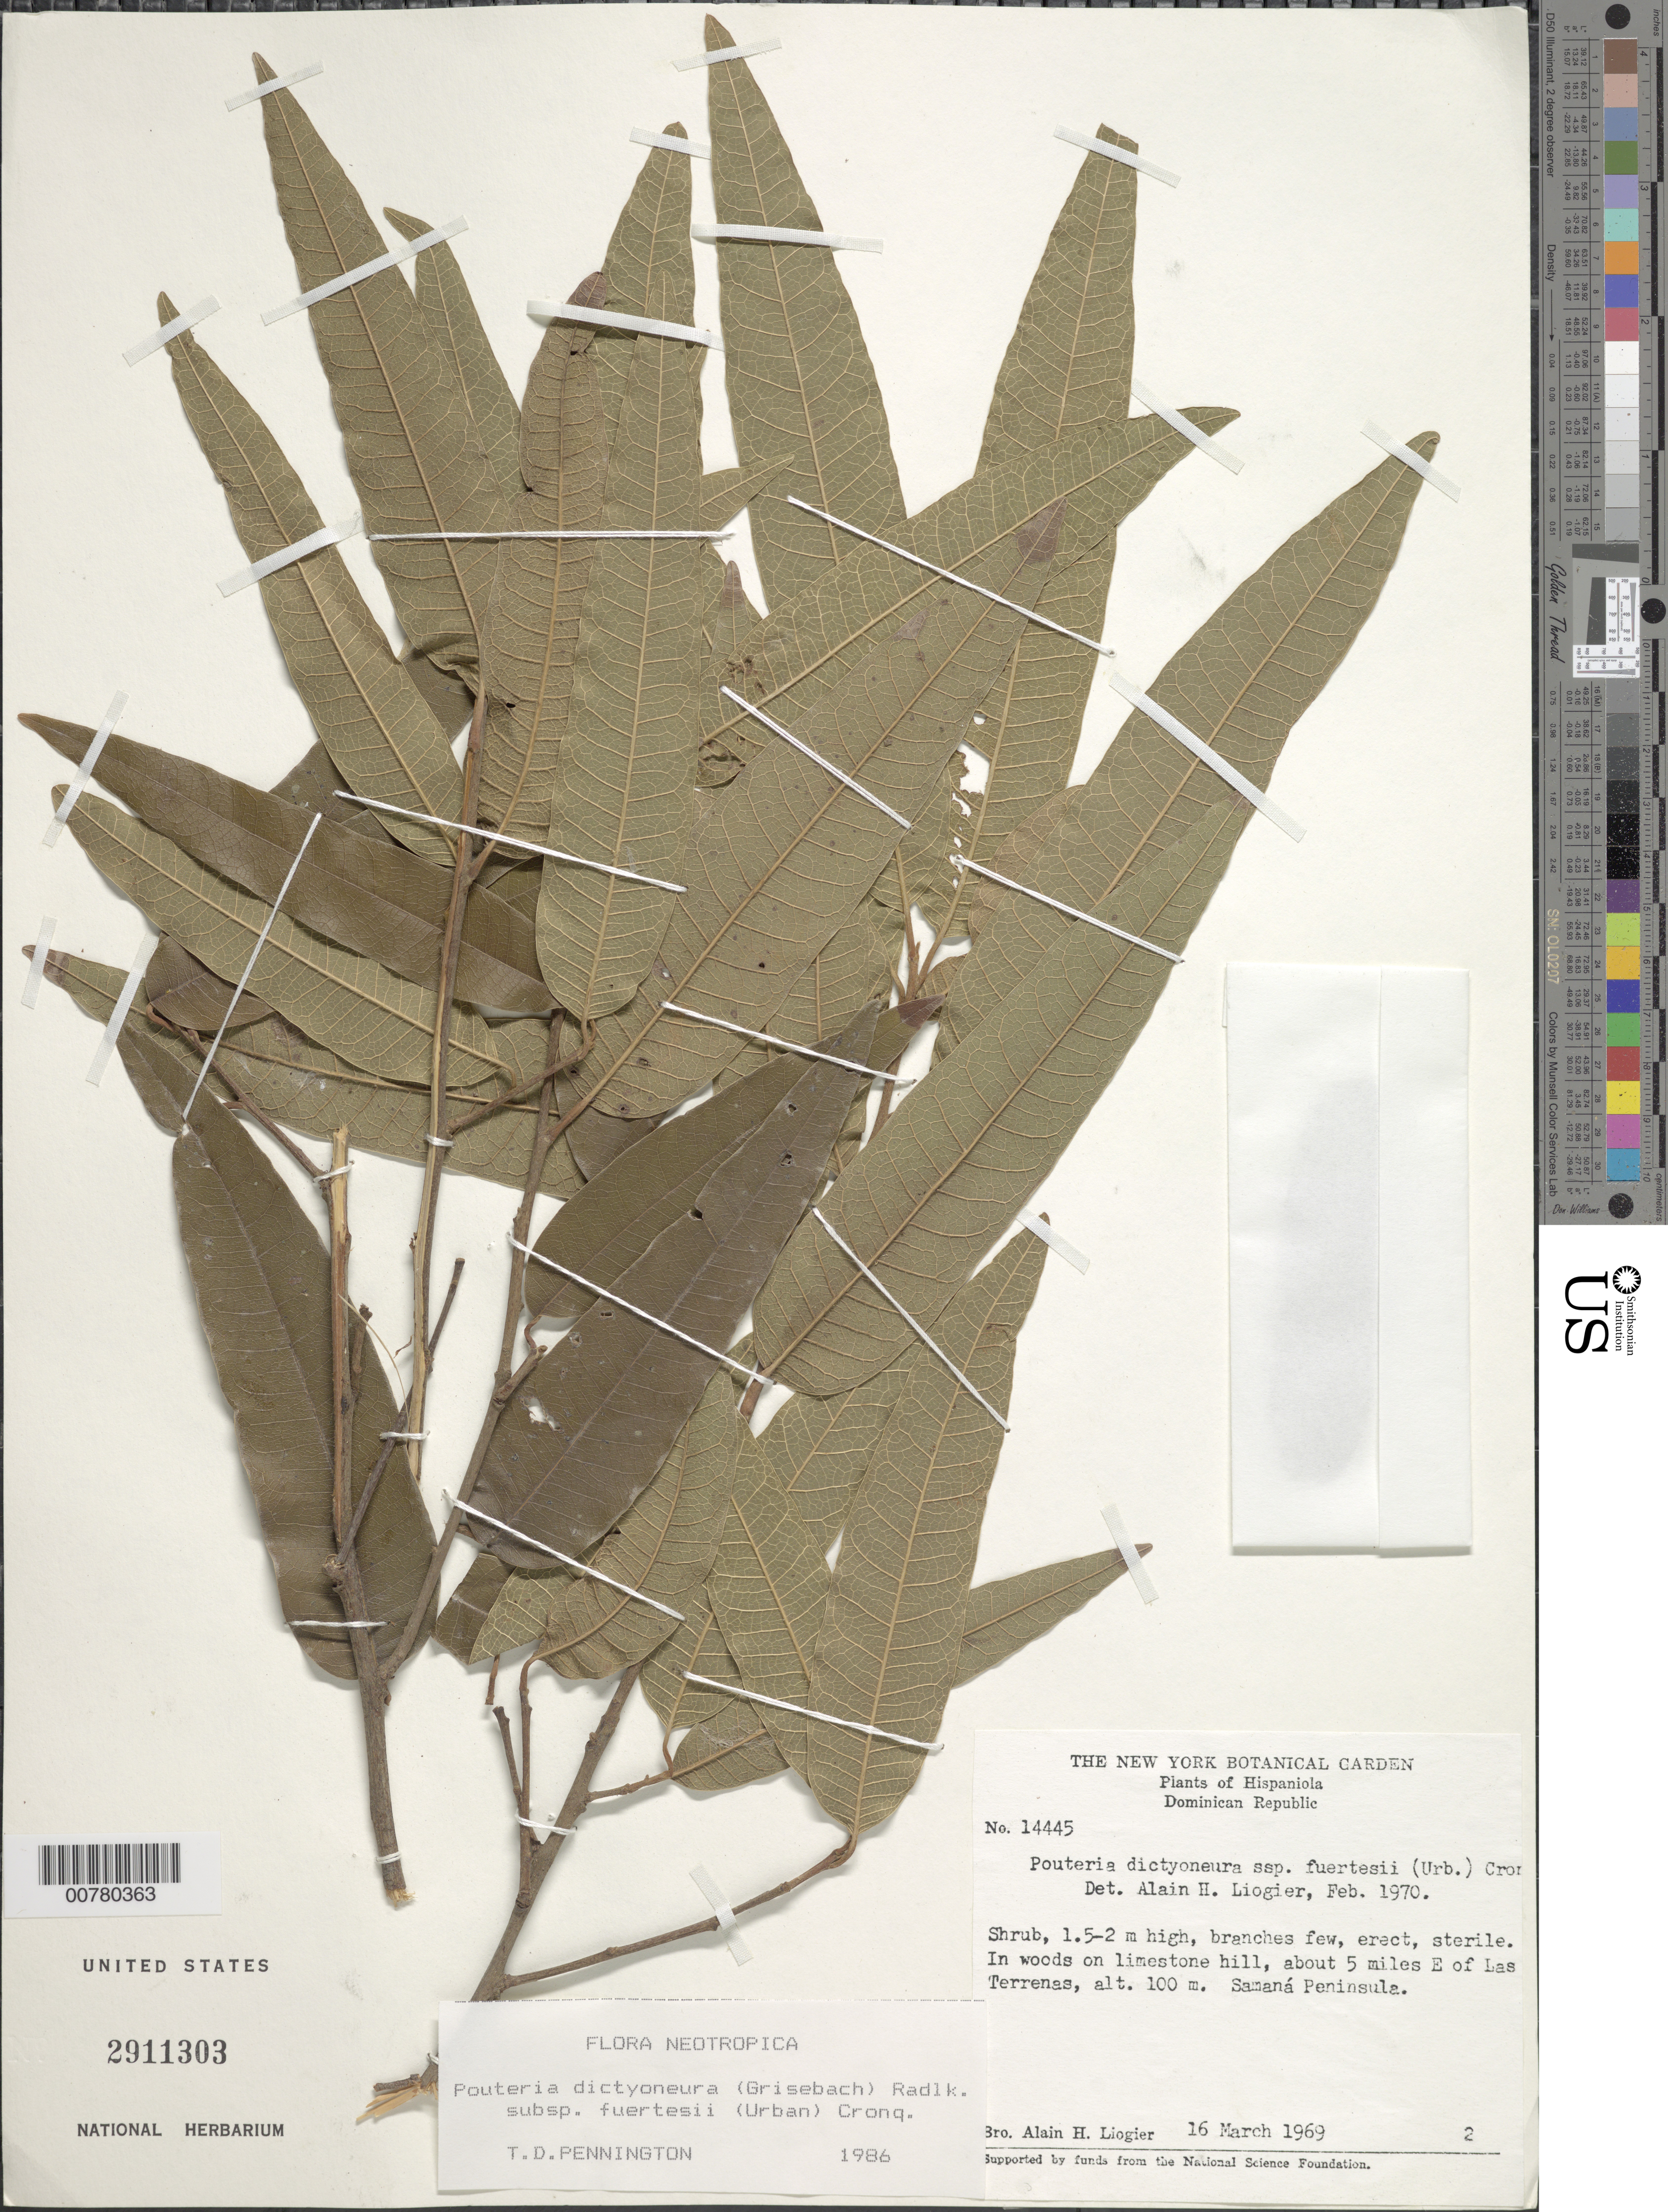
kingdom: Plantae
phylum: Tracheophyta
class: Magnoliopsida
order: Ericales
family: Sapotaceae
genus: Pouteria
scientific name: Pouteria dictyoneura subsp. fuertesii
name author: (Urb.) Cronq.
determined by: Pennington, T. D., (K)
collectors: A. H. Liogier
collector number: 14445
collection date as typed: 16 Mar 1969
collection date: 1969-03-16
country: Dominican Republic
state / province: Samana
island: Hispaniola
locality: Samana Peninsula, about 5 miles E of Las Terrenas.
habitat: In woods on limestone hill.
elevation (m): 100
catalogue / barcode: US 2911303